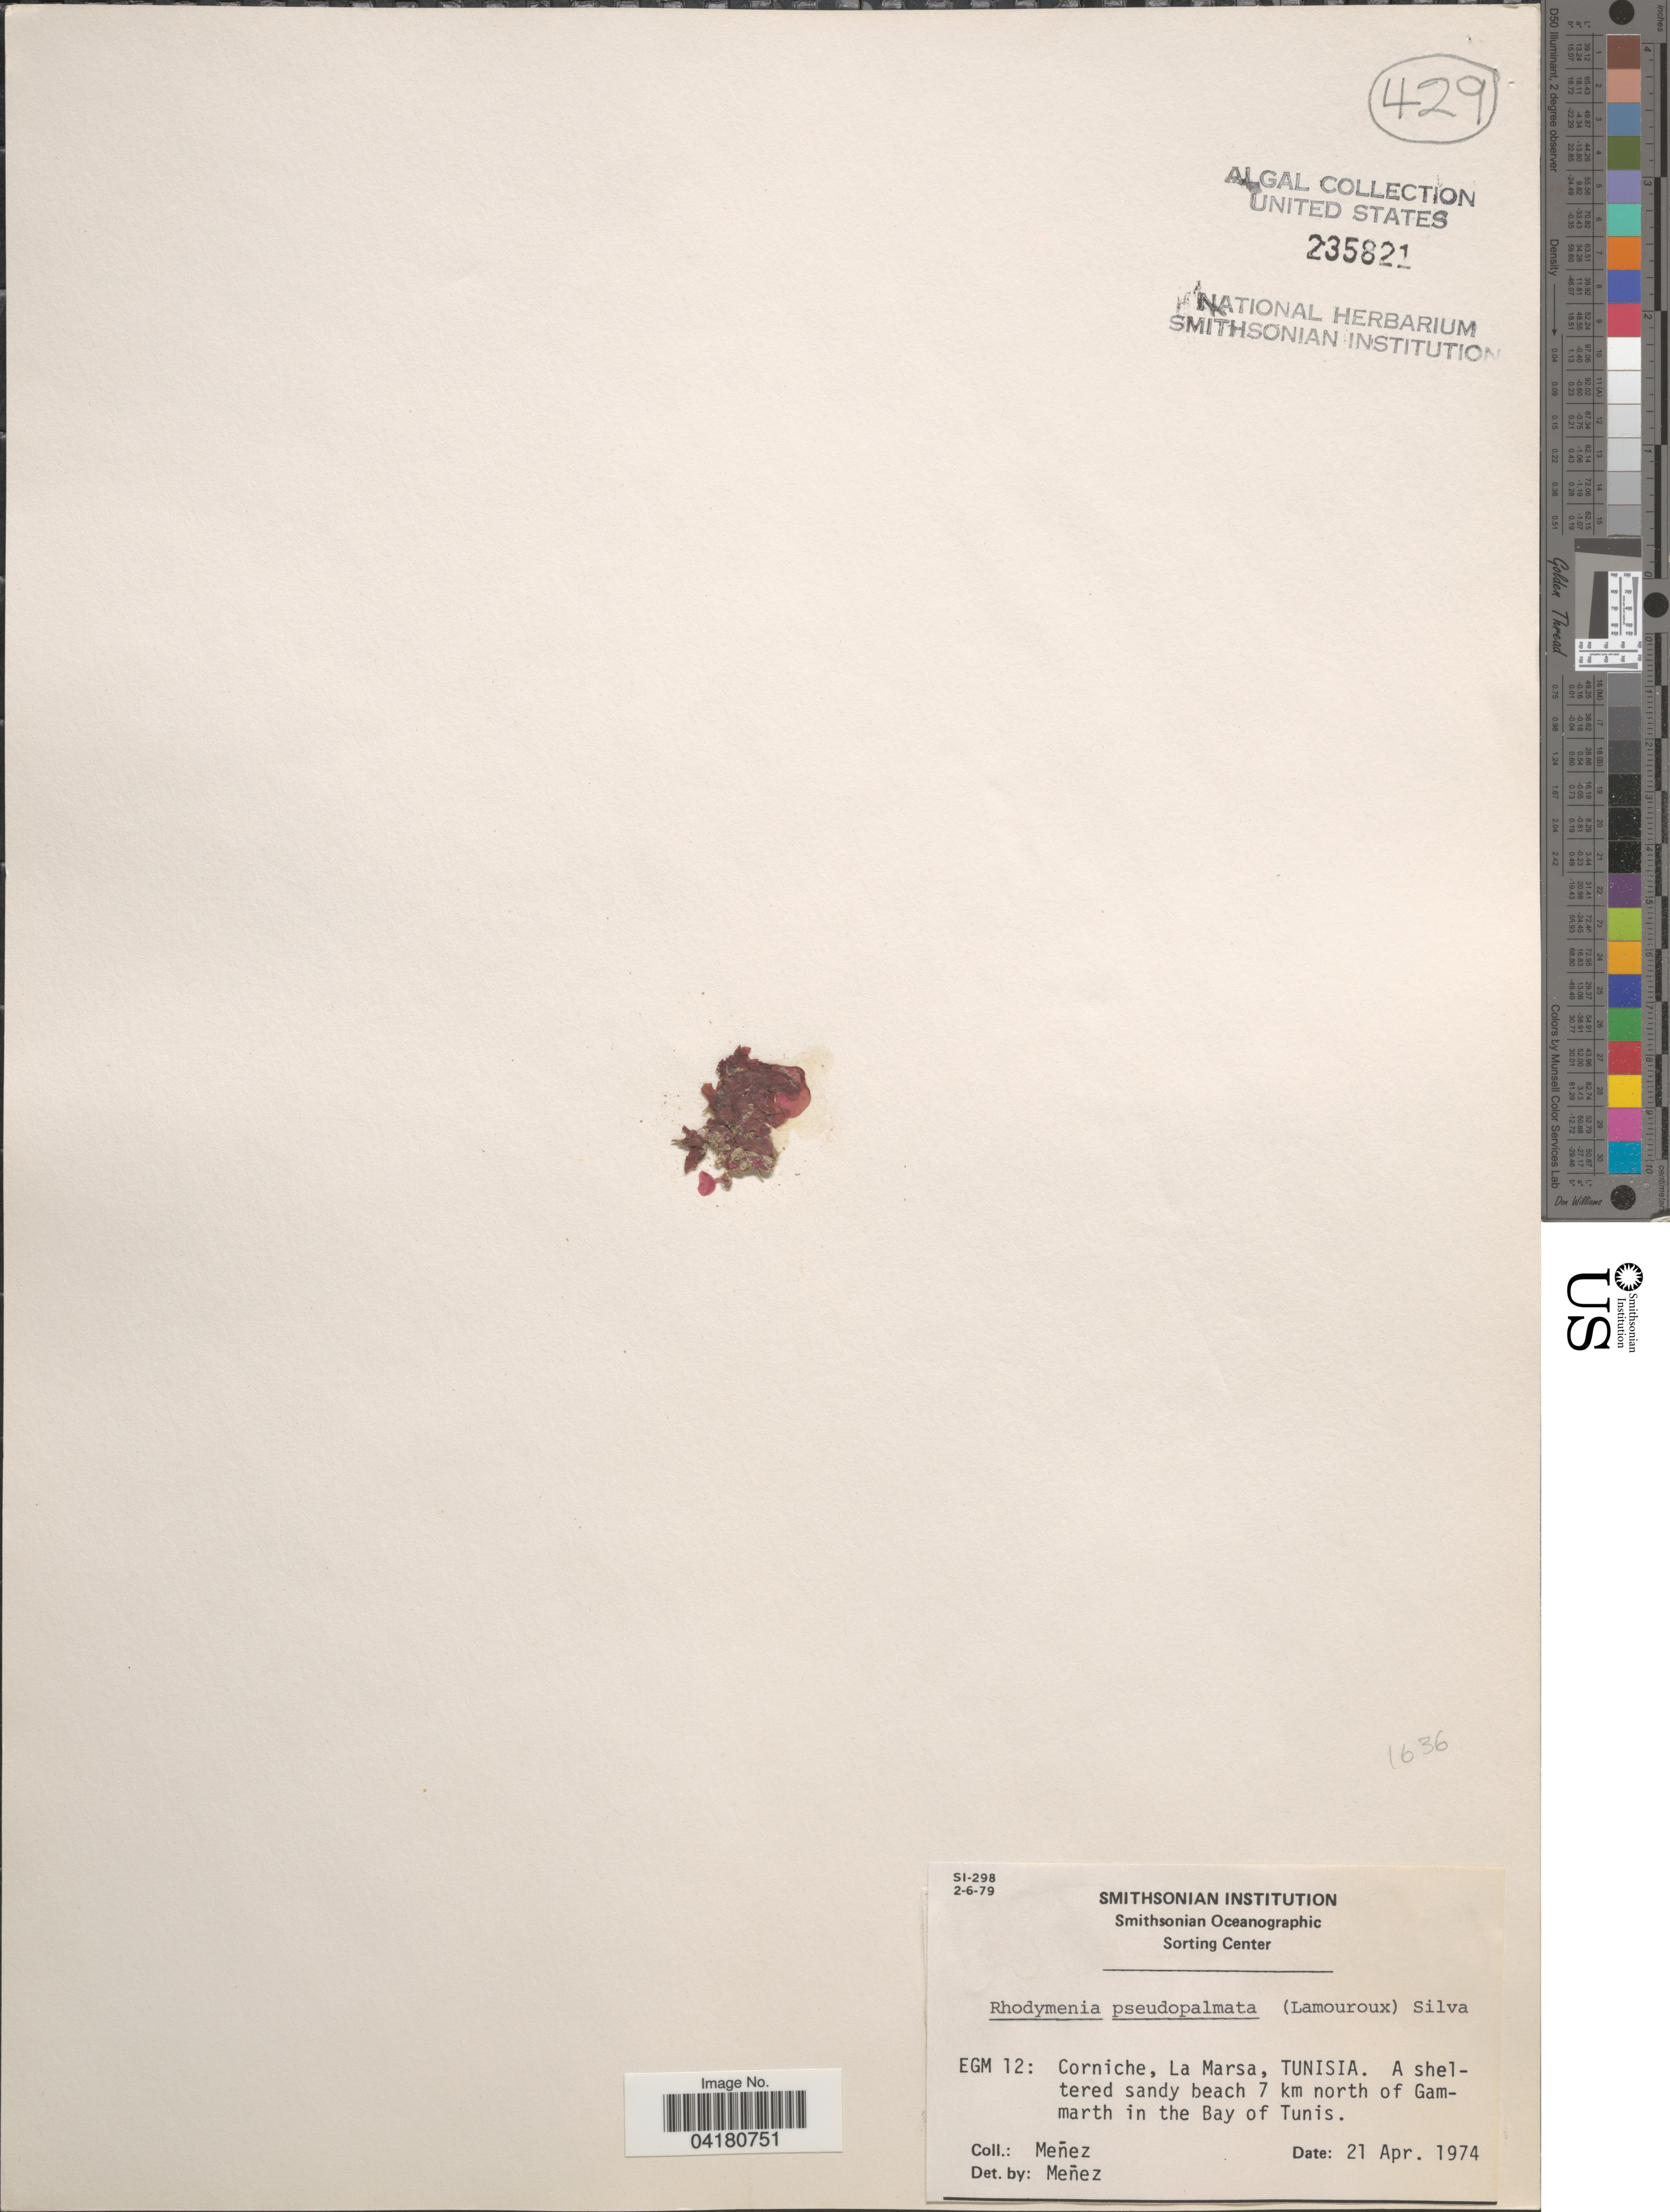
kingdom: Plantae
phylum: Rhodophyta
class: Florideophyceae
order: Rhodymeniales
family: Rhodymeniaceae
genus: Rhodymenia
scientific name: Rhodymenia pseudopalmata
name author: (J.V.Lamouroux) P.C. Silva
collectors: Menez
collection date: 1974-04-21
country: Tunisia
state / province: Tunis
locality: EGM 12: Corniche, La Marsa. A sheltered sandy beach 7 km north of Gammarth in the Bay of Tunis.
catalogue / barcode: US 235821